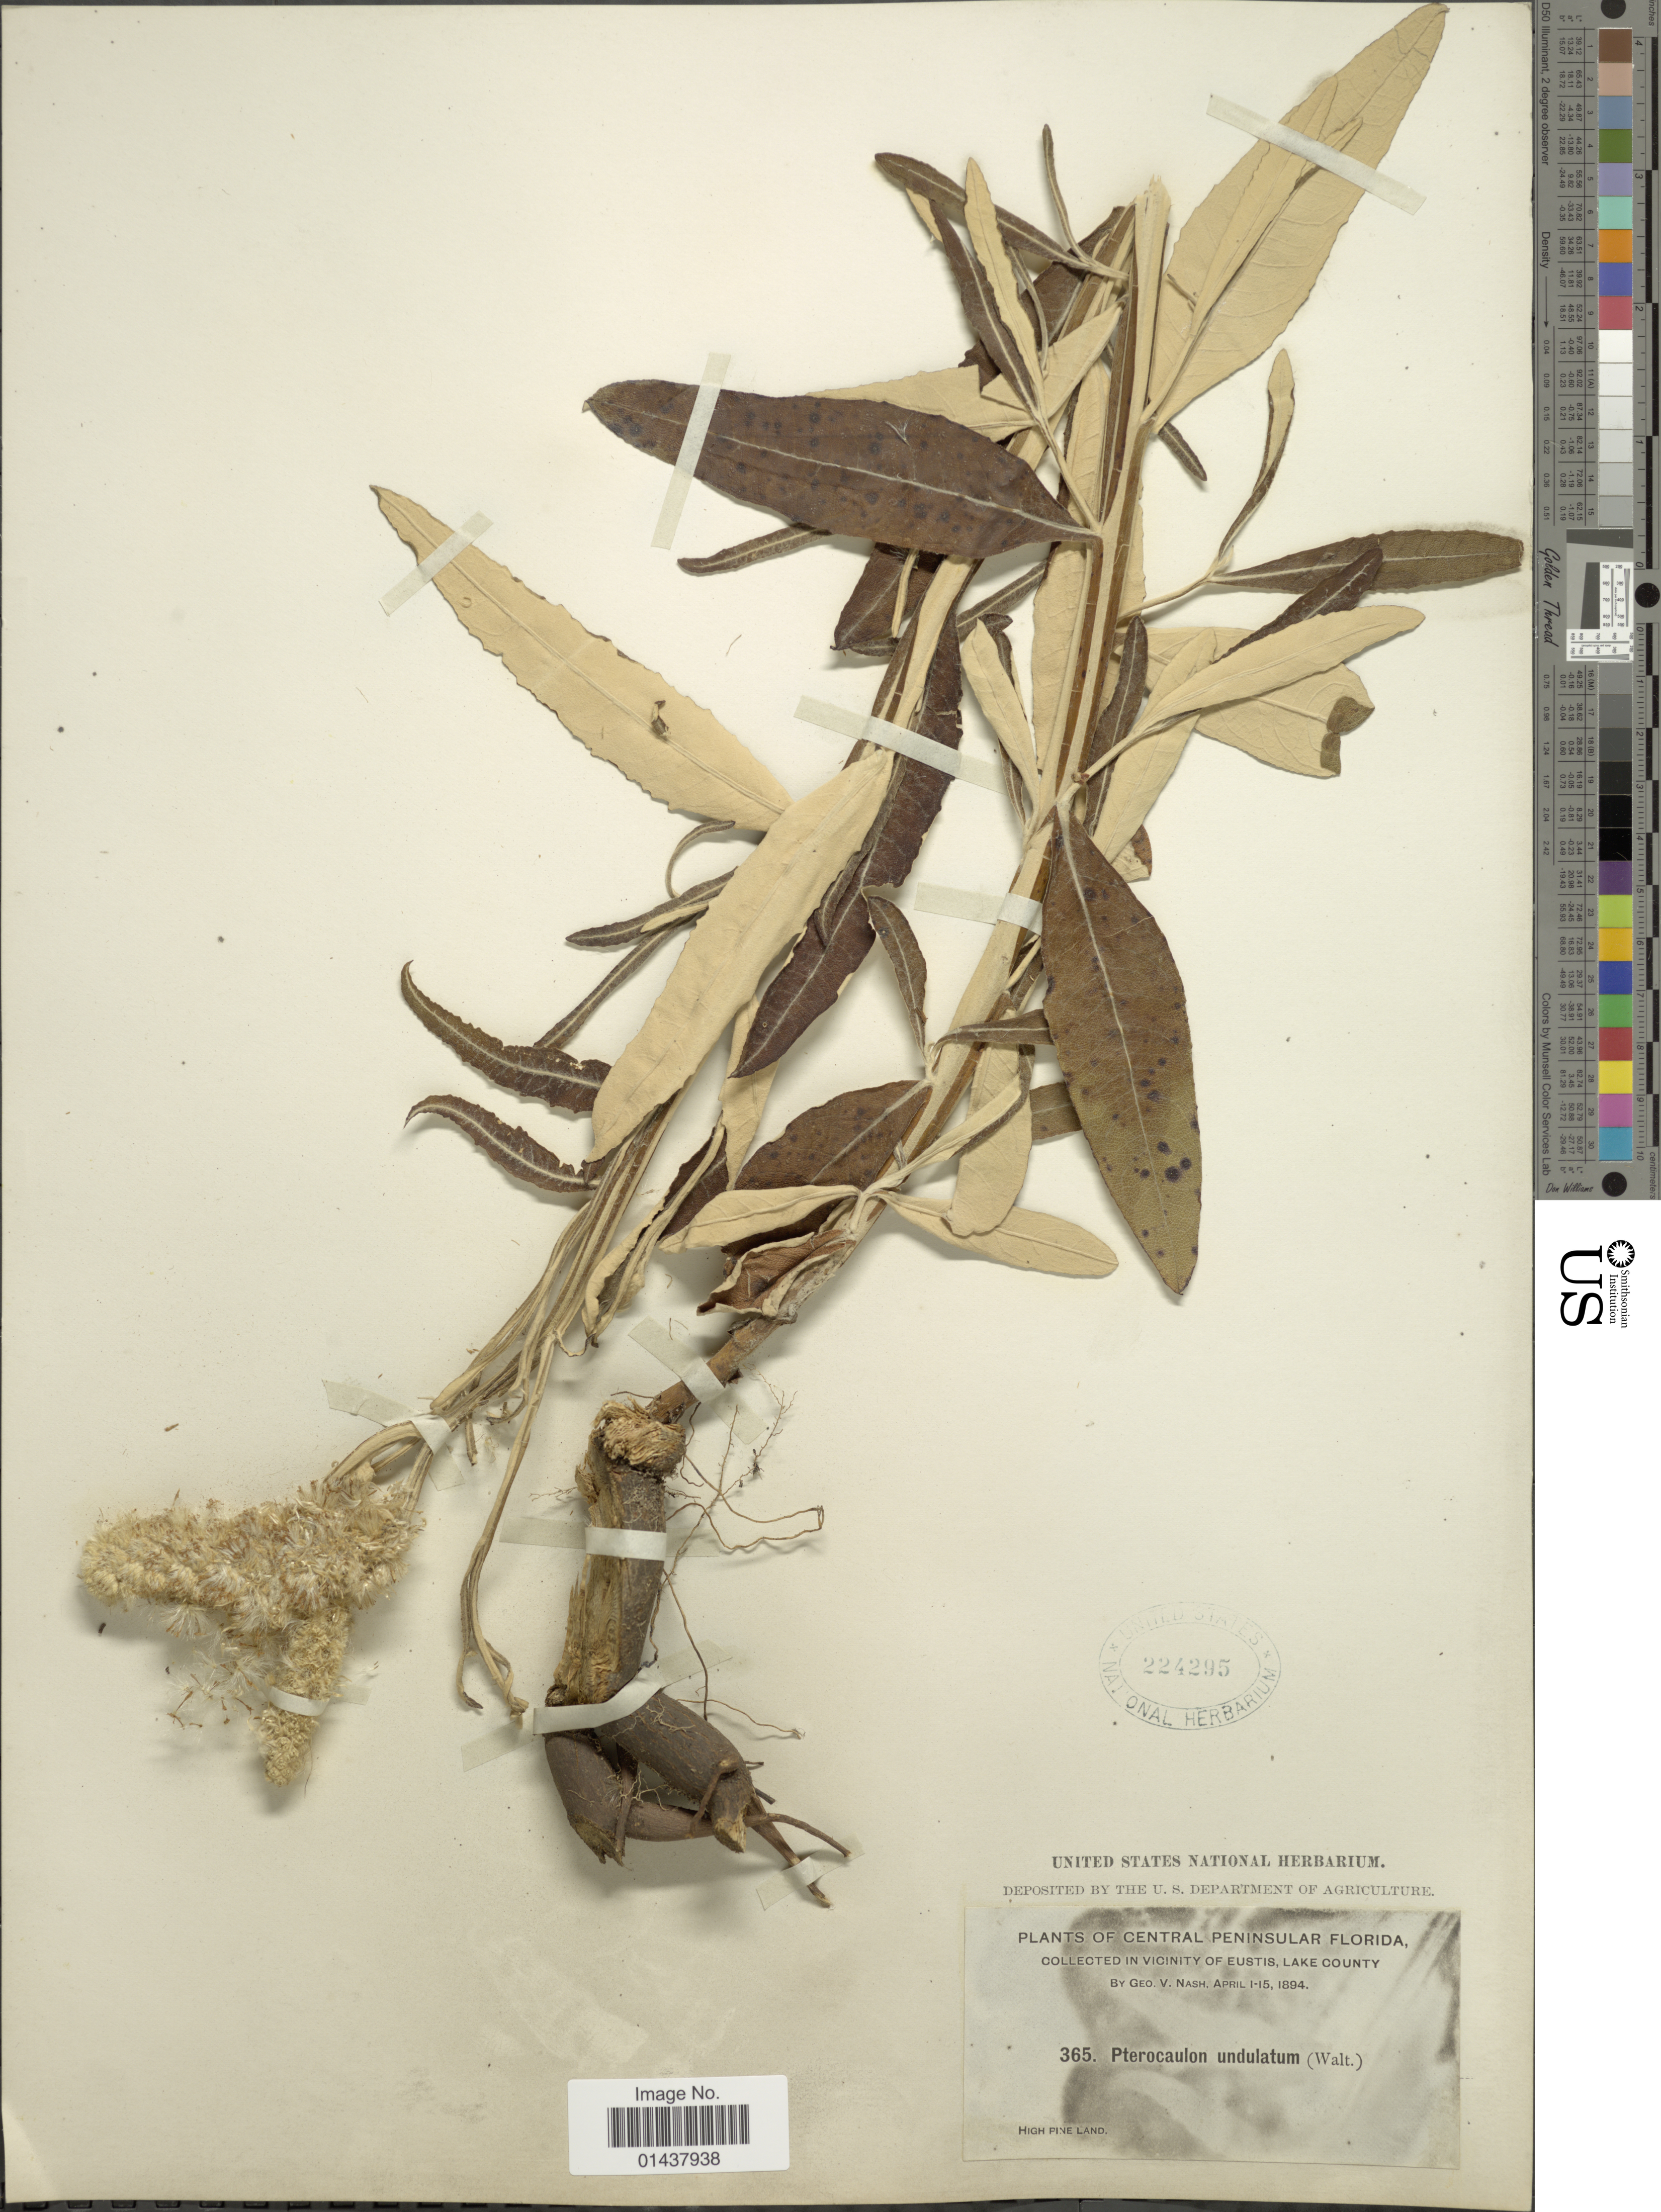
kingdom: Plantae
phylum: Tracheophyta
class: Magnoliopsida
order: Asterales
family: Asteraceae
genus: Pterocaulon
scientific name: Pterocaulon undulatum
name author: C. Mohr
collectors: G. V. Nash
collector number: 365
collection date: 1894-04-01/1894-04-15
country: United States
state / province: Florida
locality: Central Peninsular Florida, Vicinity of Eustis, Lake County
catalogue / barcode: US 224295